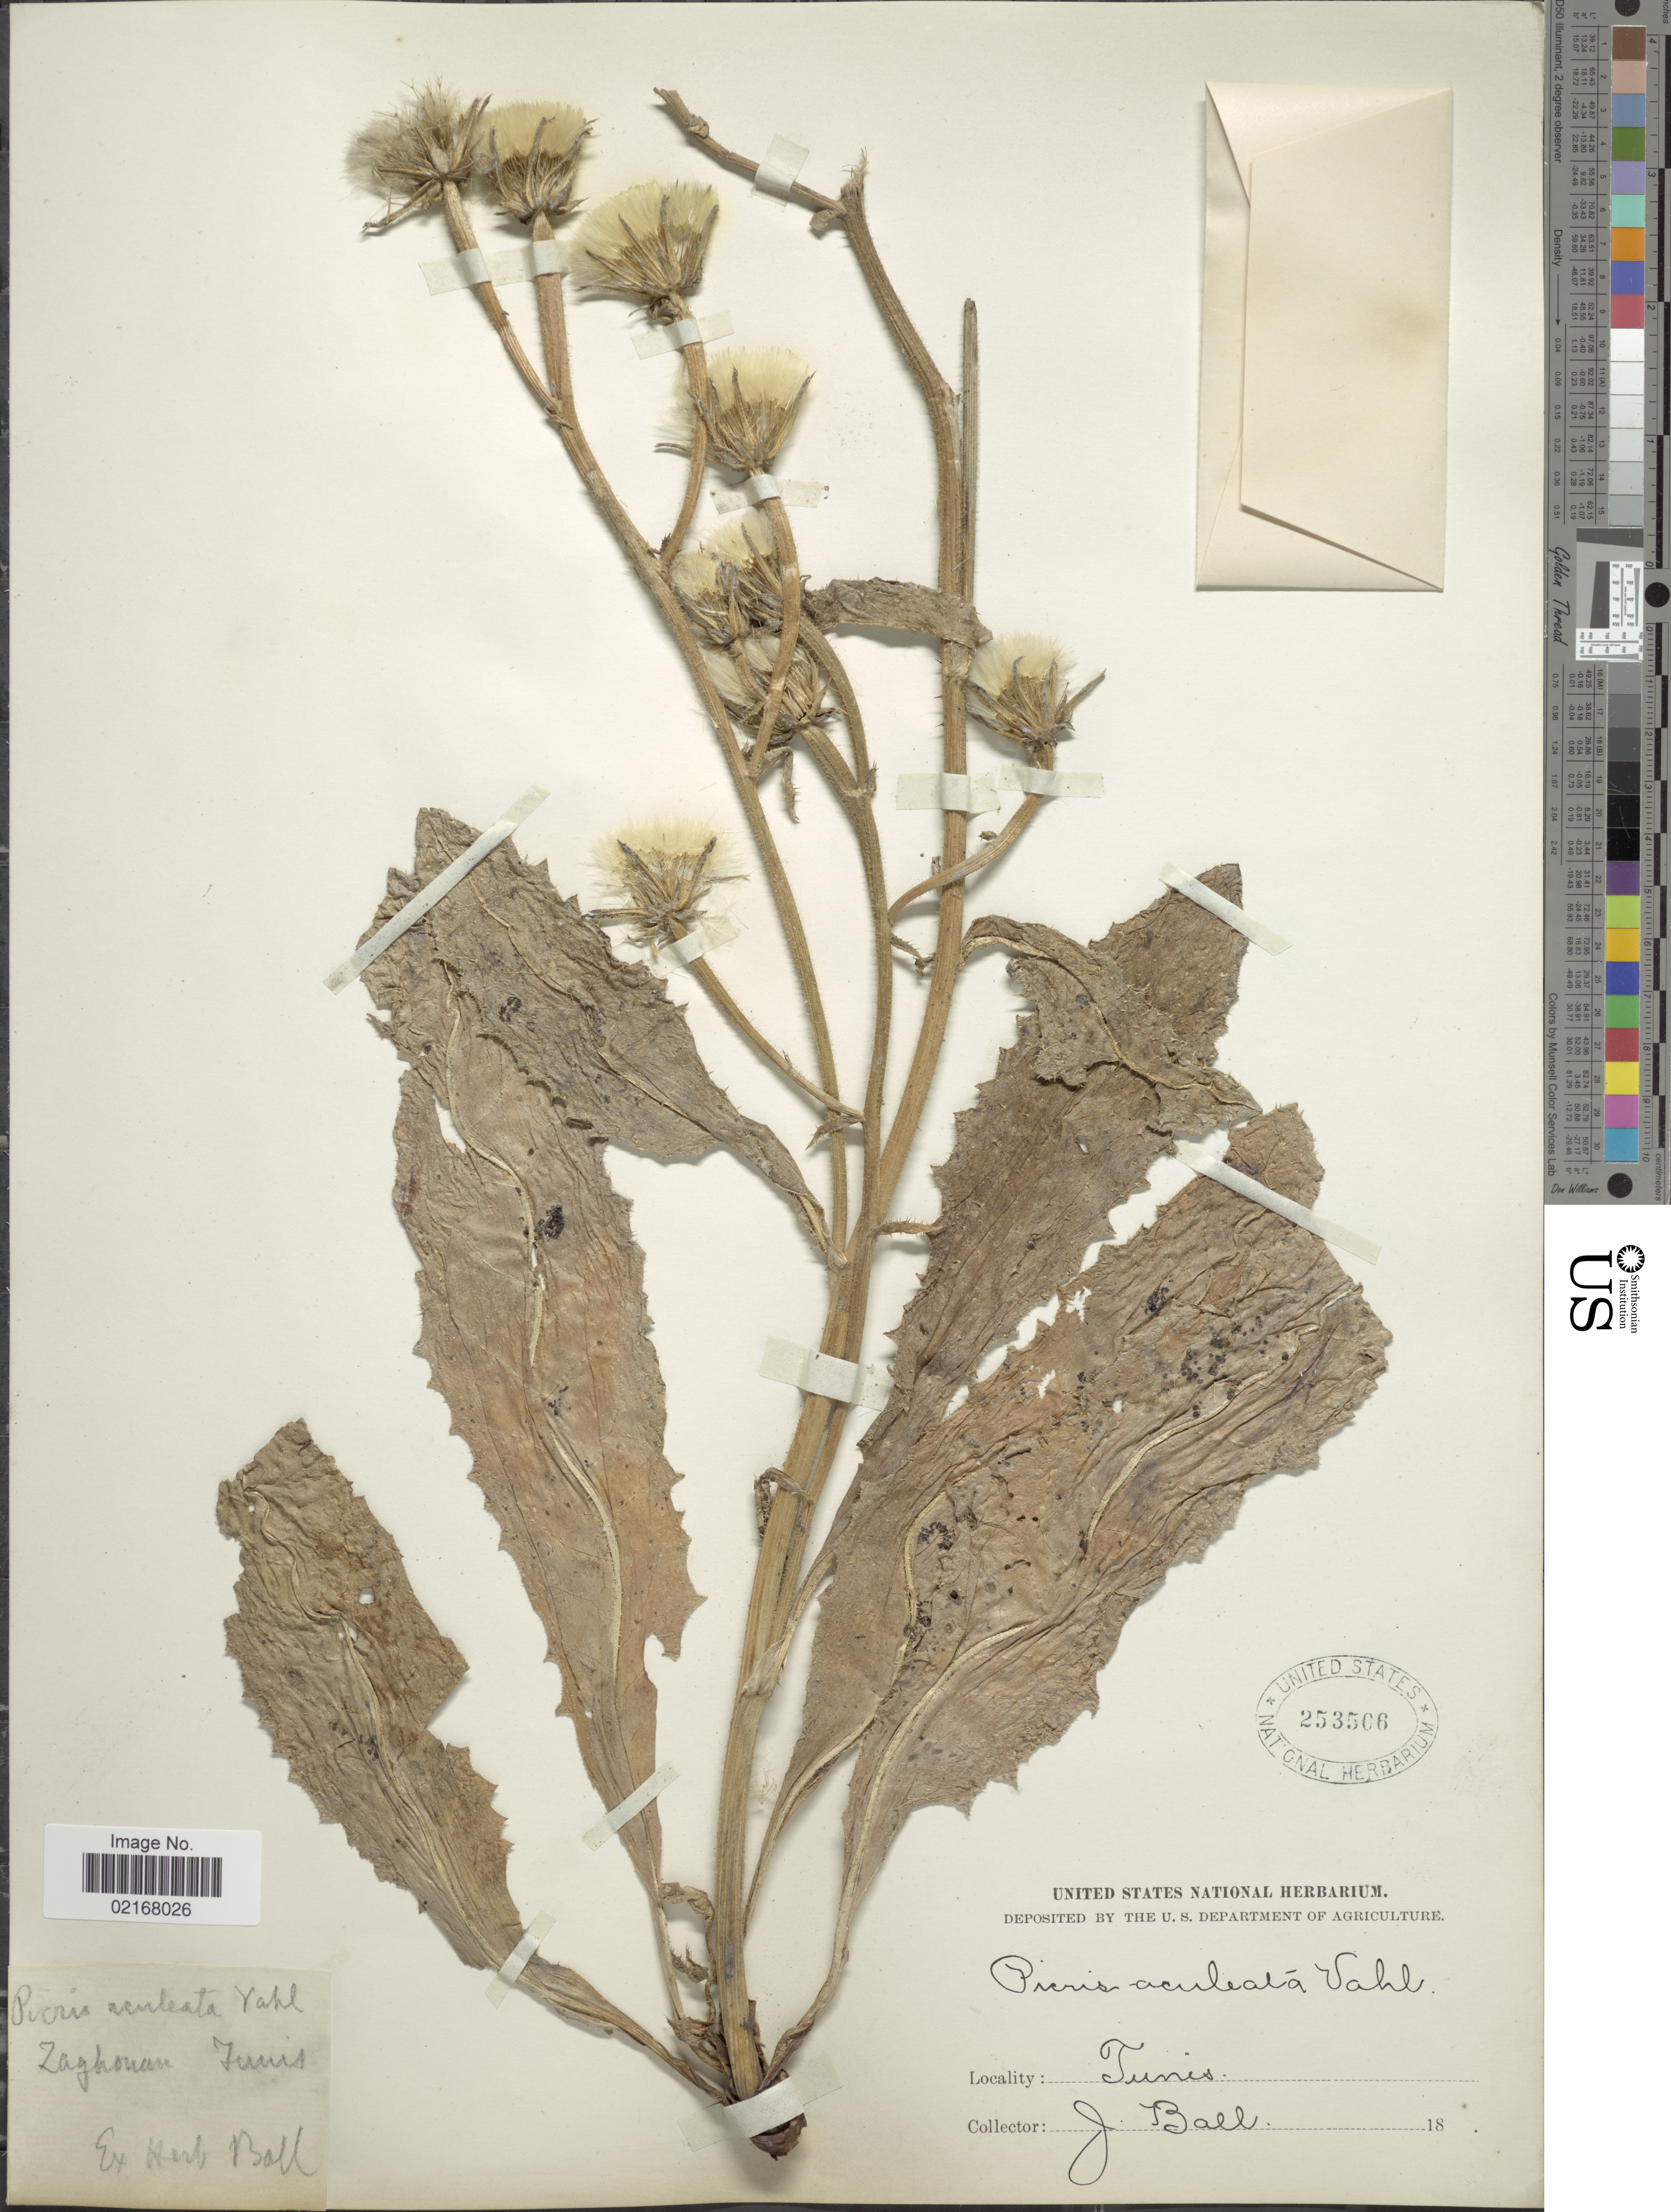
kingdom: Plantae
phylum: Tracheophyta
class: Magnoliopsida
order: Asterales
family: Asteraceae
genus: Helminthotheca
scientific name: Helminthotheca aculeata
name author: (Vahl) Lack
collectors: J. Ball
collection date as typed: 18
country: Tunisia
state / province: Tunis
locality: Zaghouan, Tunis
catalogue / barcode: US 253506